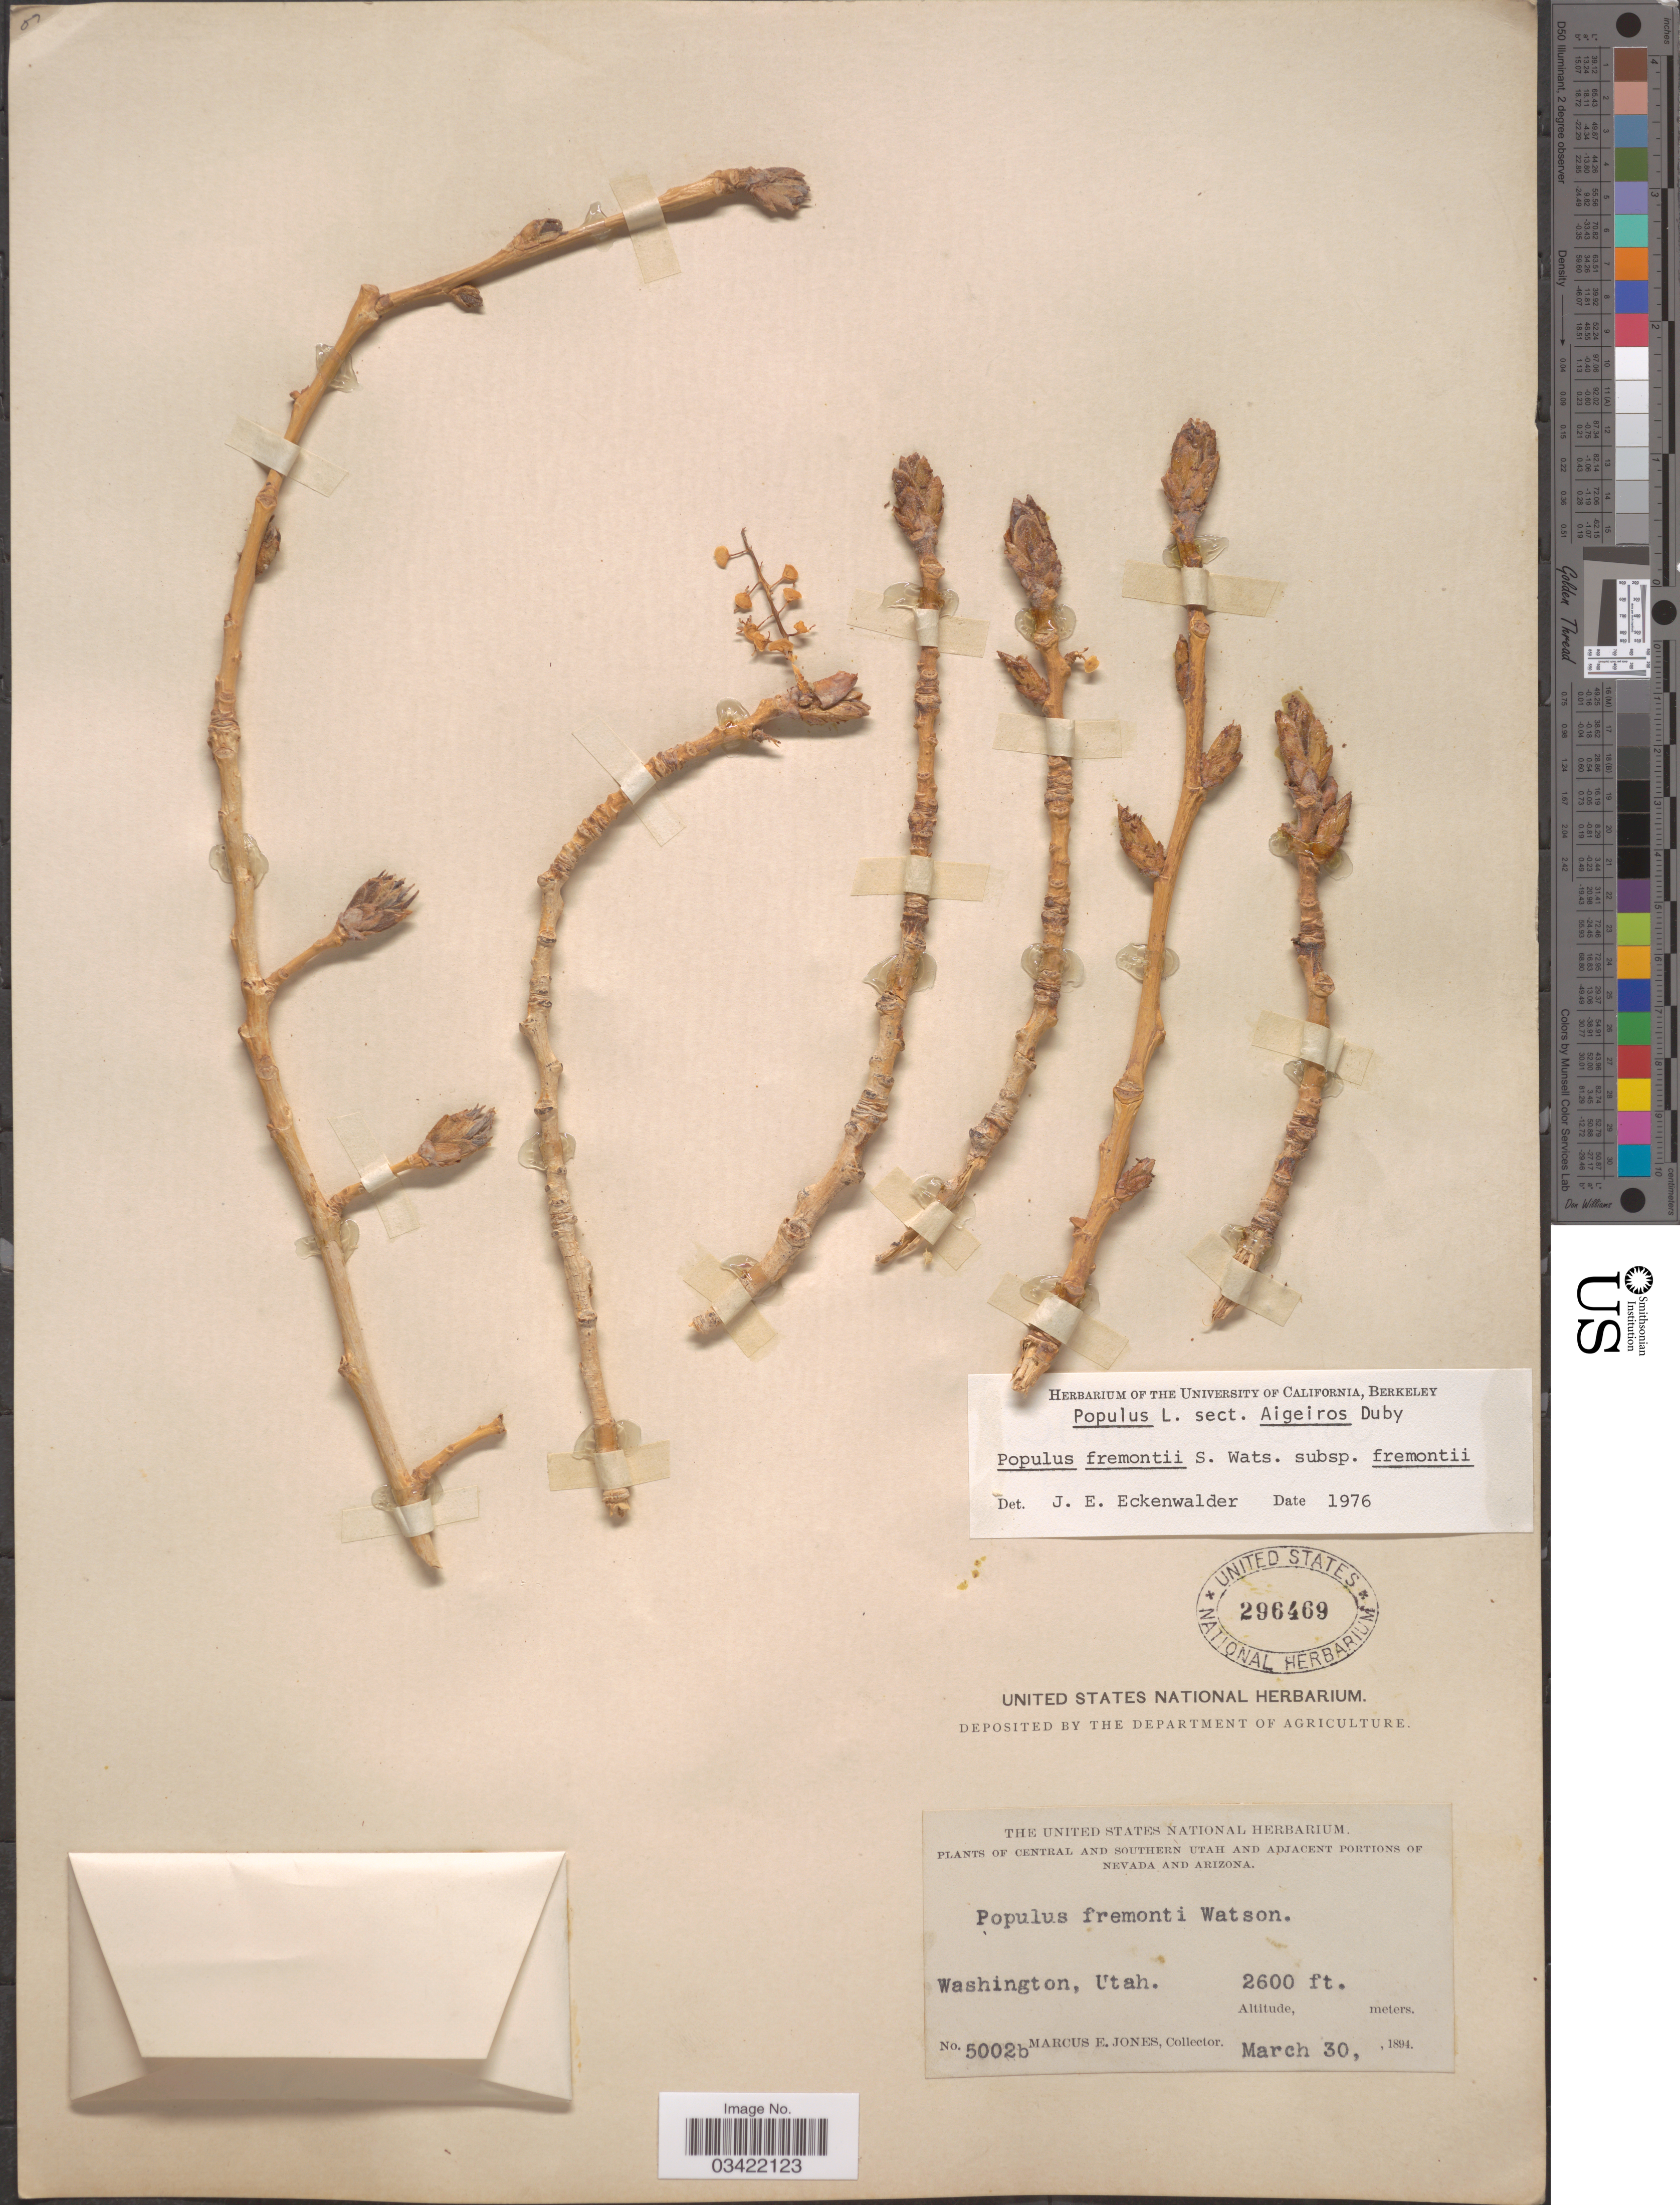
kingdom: Plantae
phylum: Tracheophyta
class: Magnoliopsida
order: Malpighiales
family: Salicaceae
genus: Populus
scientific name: Populus fremontii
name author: S. Watson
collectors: M. E. Jones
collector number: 5002b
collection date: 1894-03-30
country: United States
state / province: Utah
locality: Washington, Utah. Central and Southern Utah.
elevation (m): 792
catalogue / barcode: US 296469